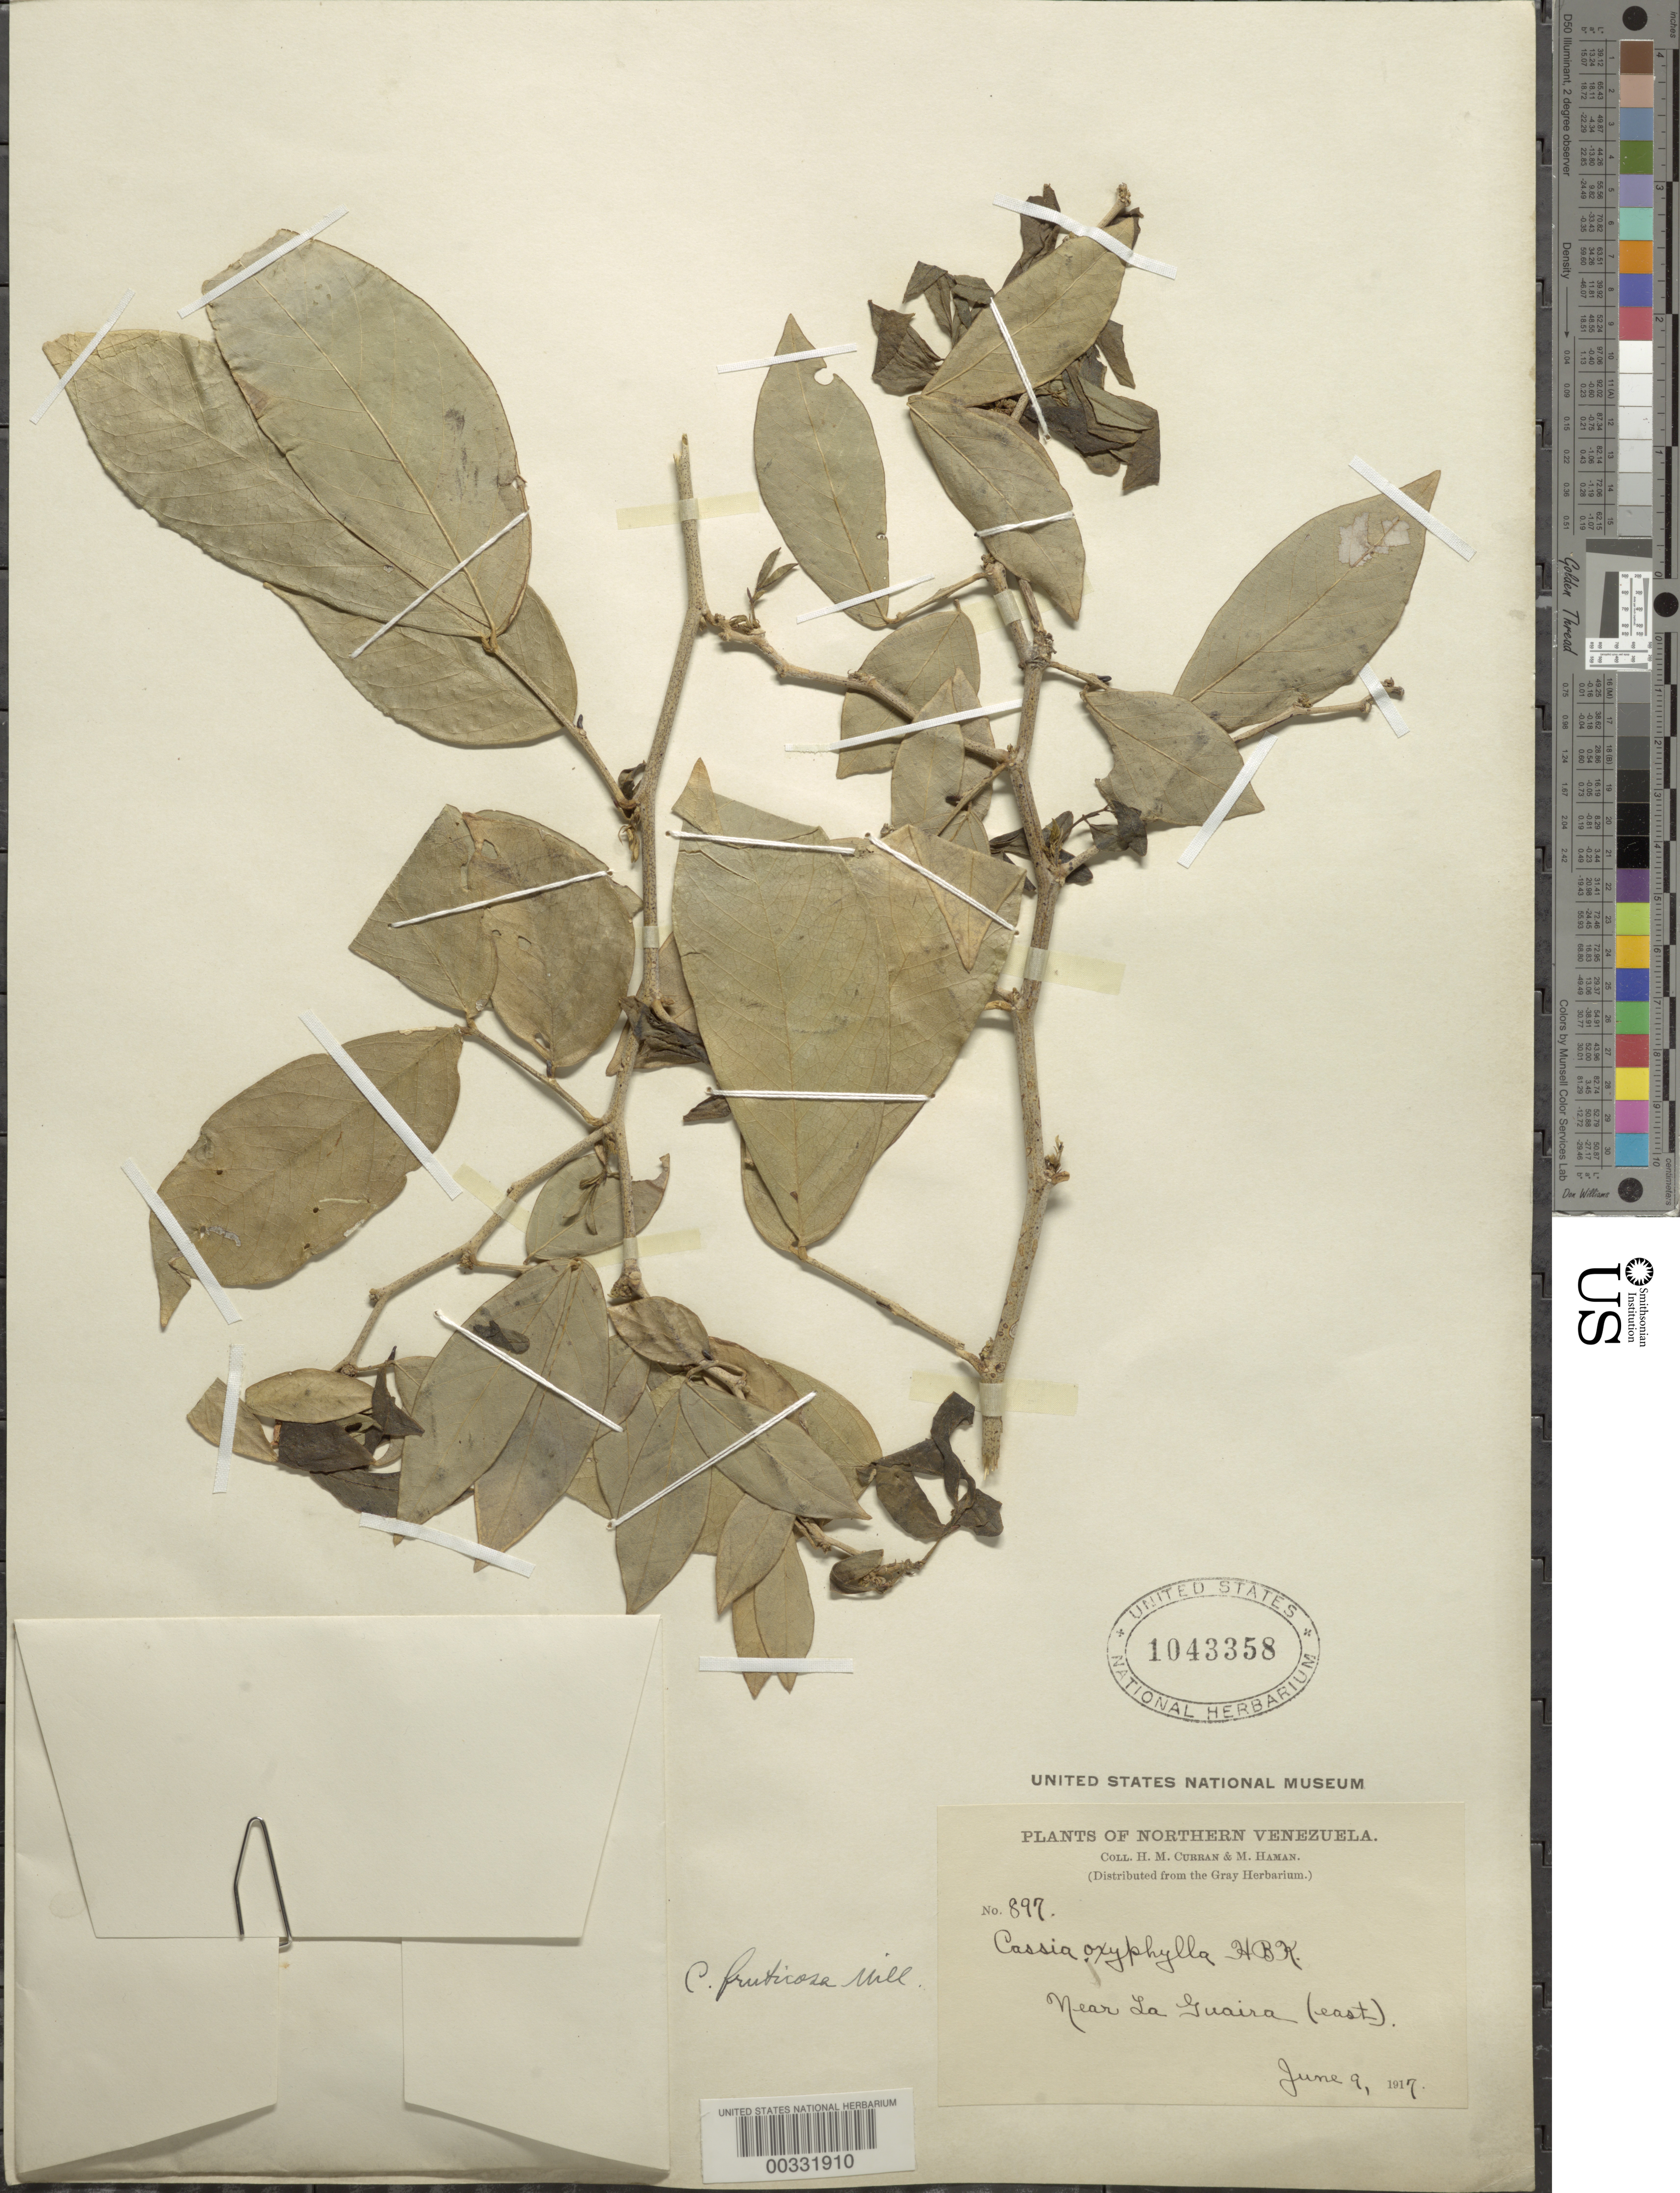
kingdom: Plantae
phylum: Tracheophyta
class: Magnoliopsida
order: Fabales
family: Fabaceae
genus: Senna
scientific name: Senna oxyphylla var. oxyphylla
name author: (Kunth) H.S. Irwin & Barneby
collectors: H. M. Curran & M. Haman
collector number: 897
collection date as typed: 09 Jun 1917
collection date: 1917-06-09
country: Venezuela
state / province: Distrito Federal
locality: La guaira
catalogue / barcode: US 1043358